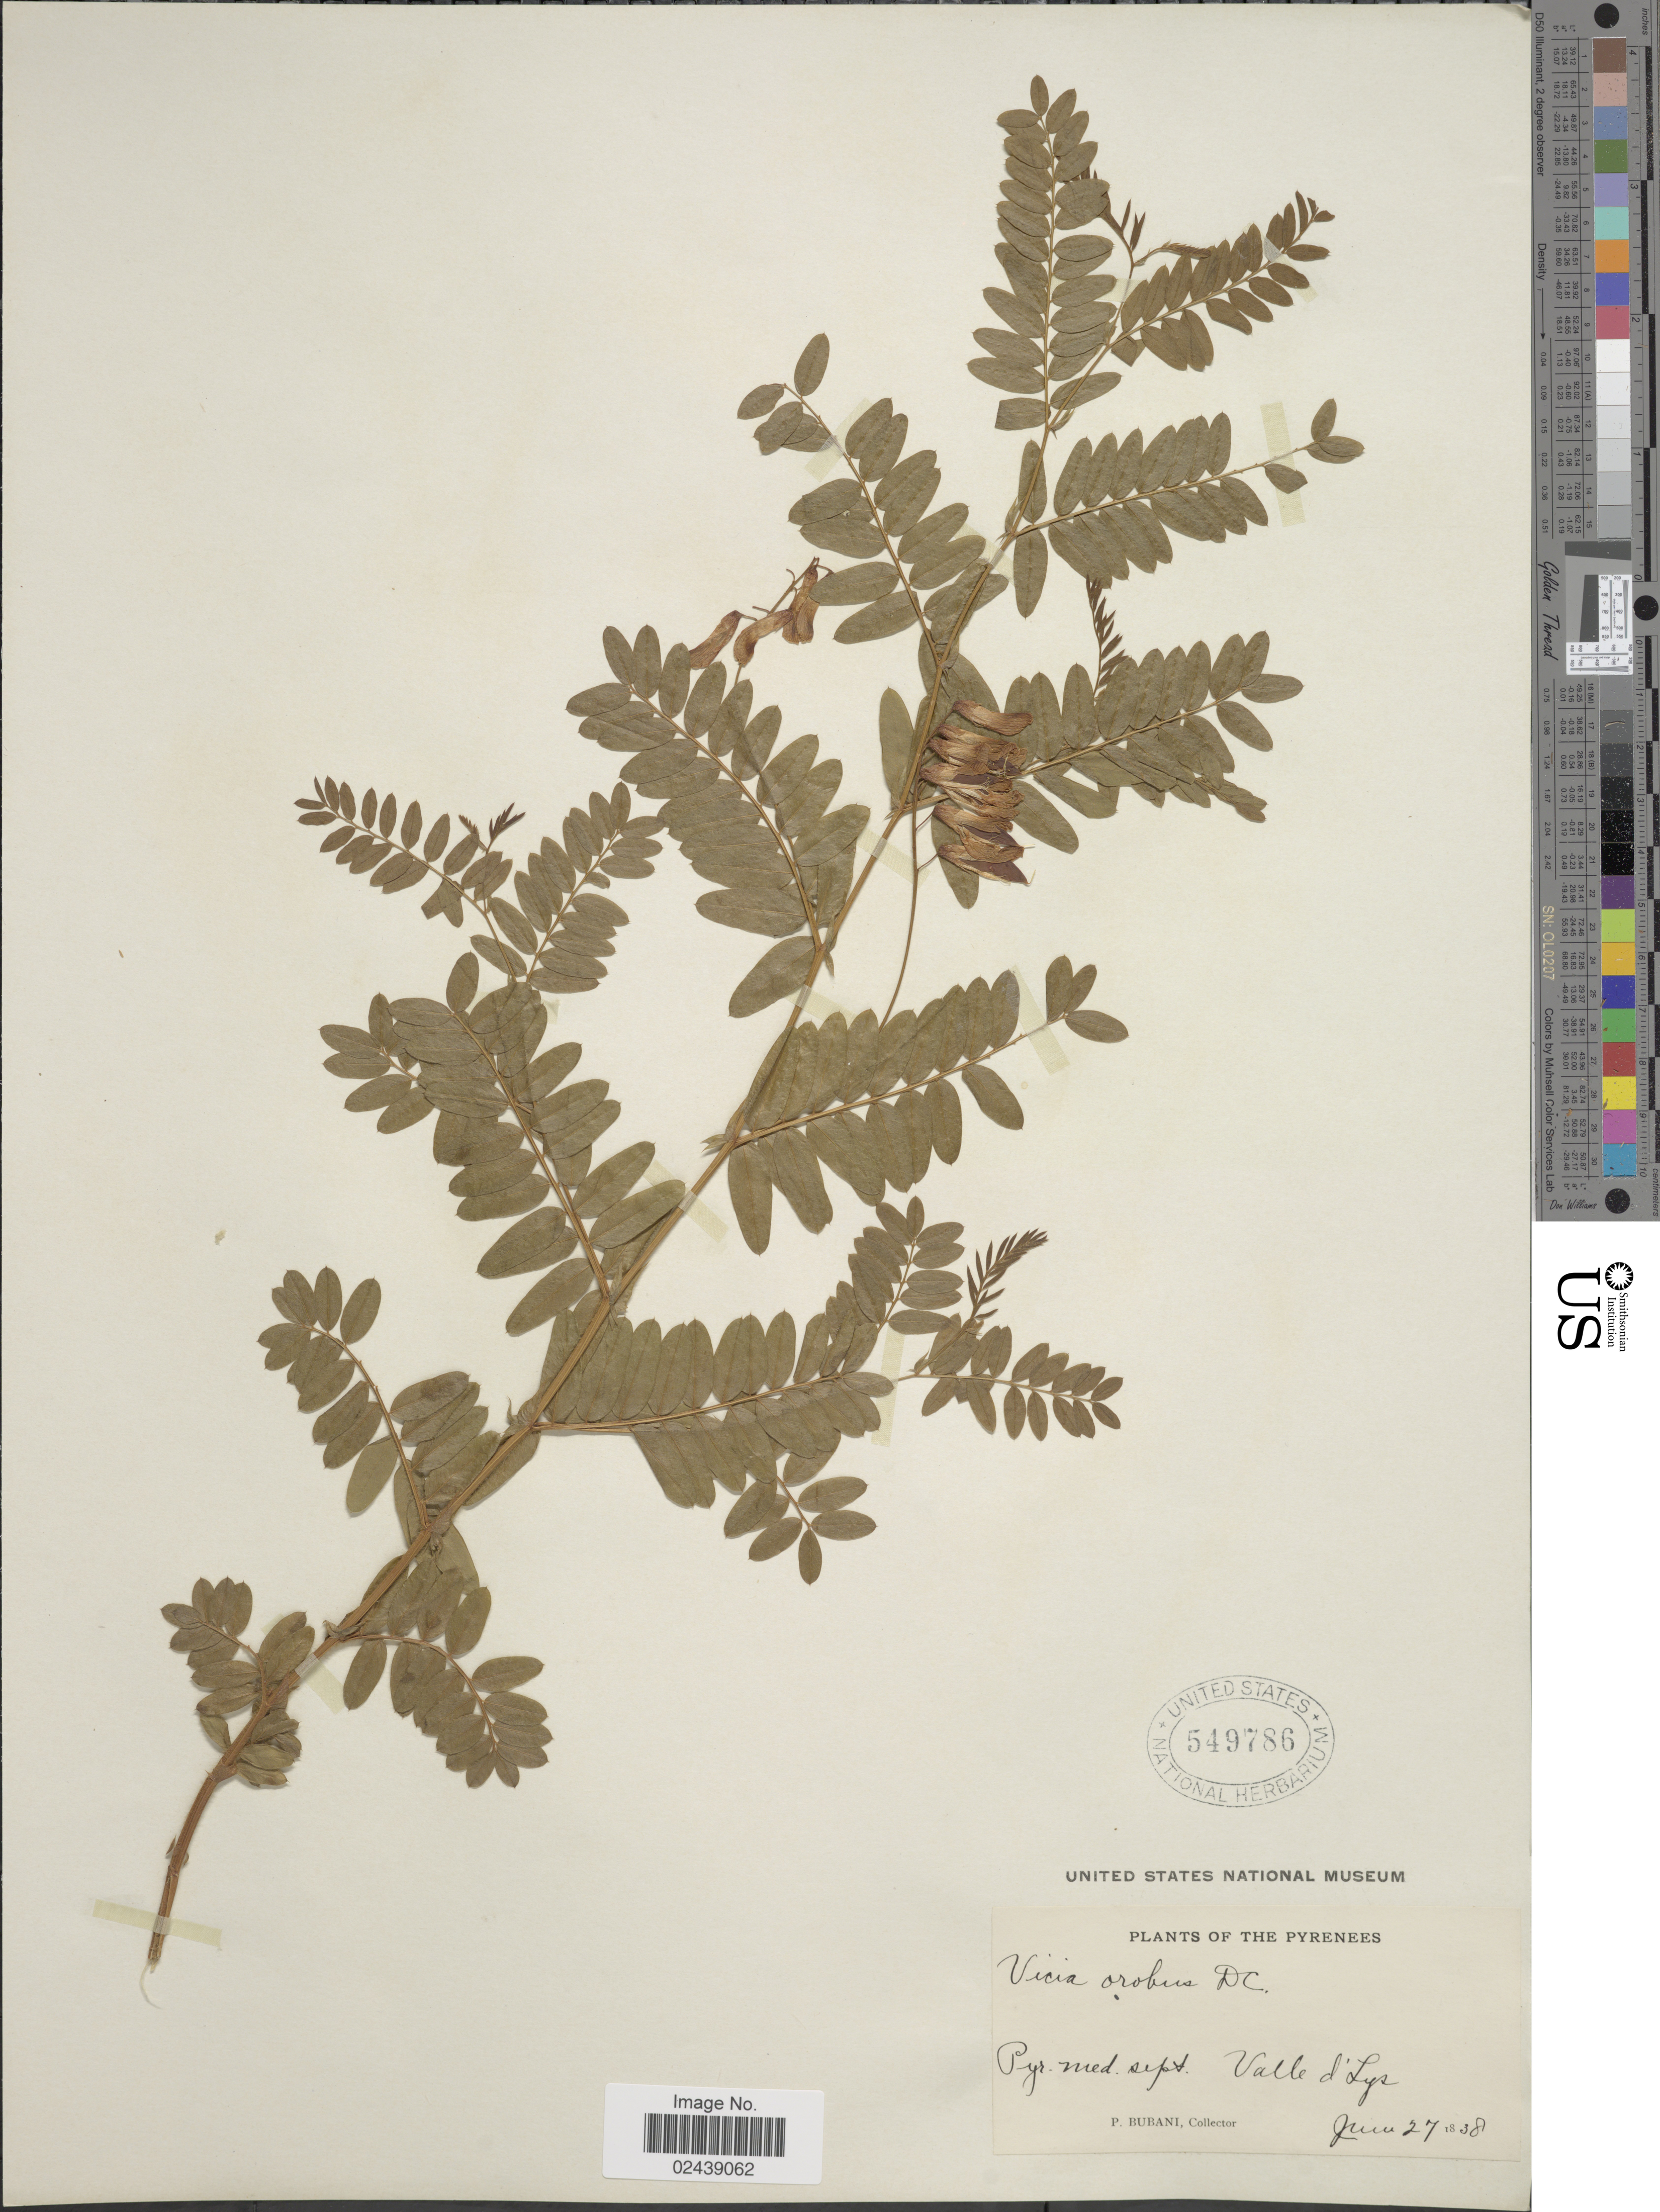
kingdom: Plantae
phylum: Tracheophyta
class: Magnoliopsida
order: Fabales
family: Fabaceae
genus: Vicia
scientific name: Vicia orobus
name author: DC.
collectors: P. Bubani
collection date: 1838-06-27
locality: Pyrenees, Pyr. med. sept. Valle d'Lys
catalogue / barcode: US 549786